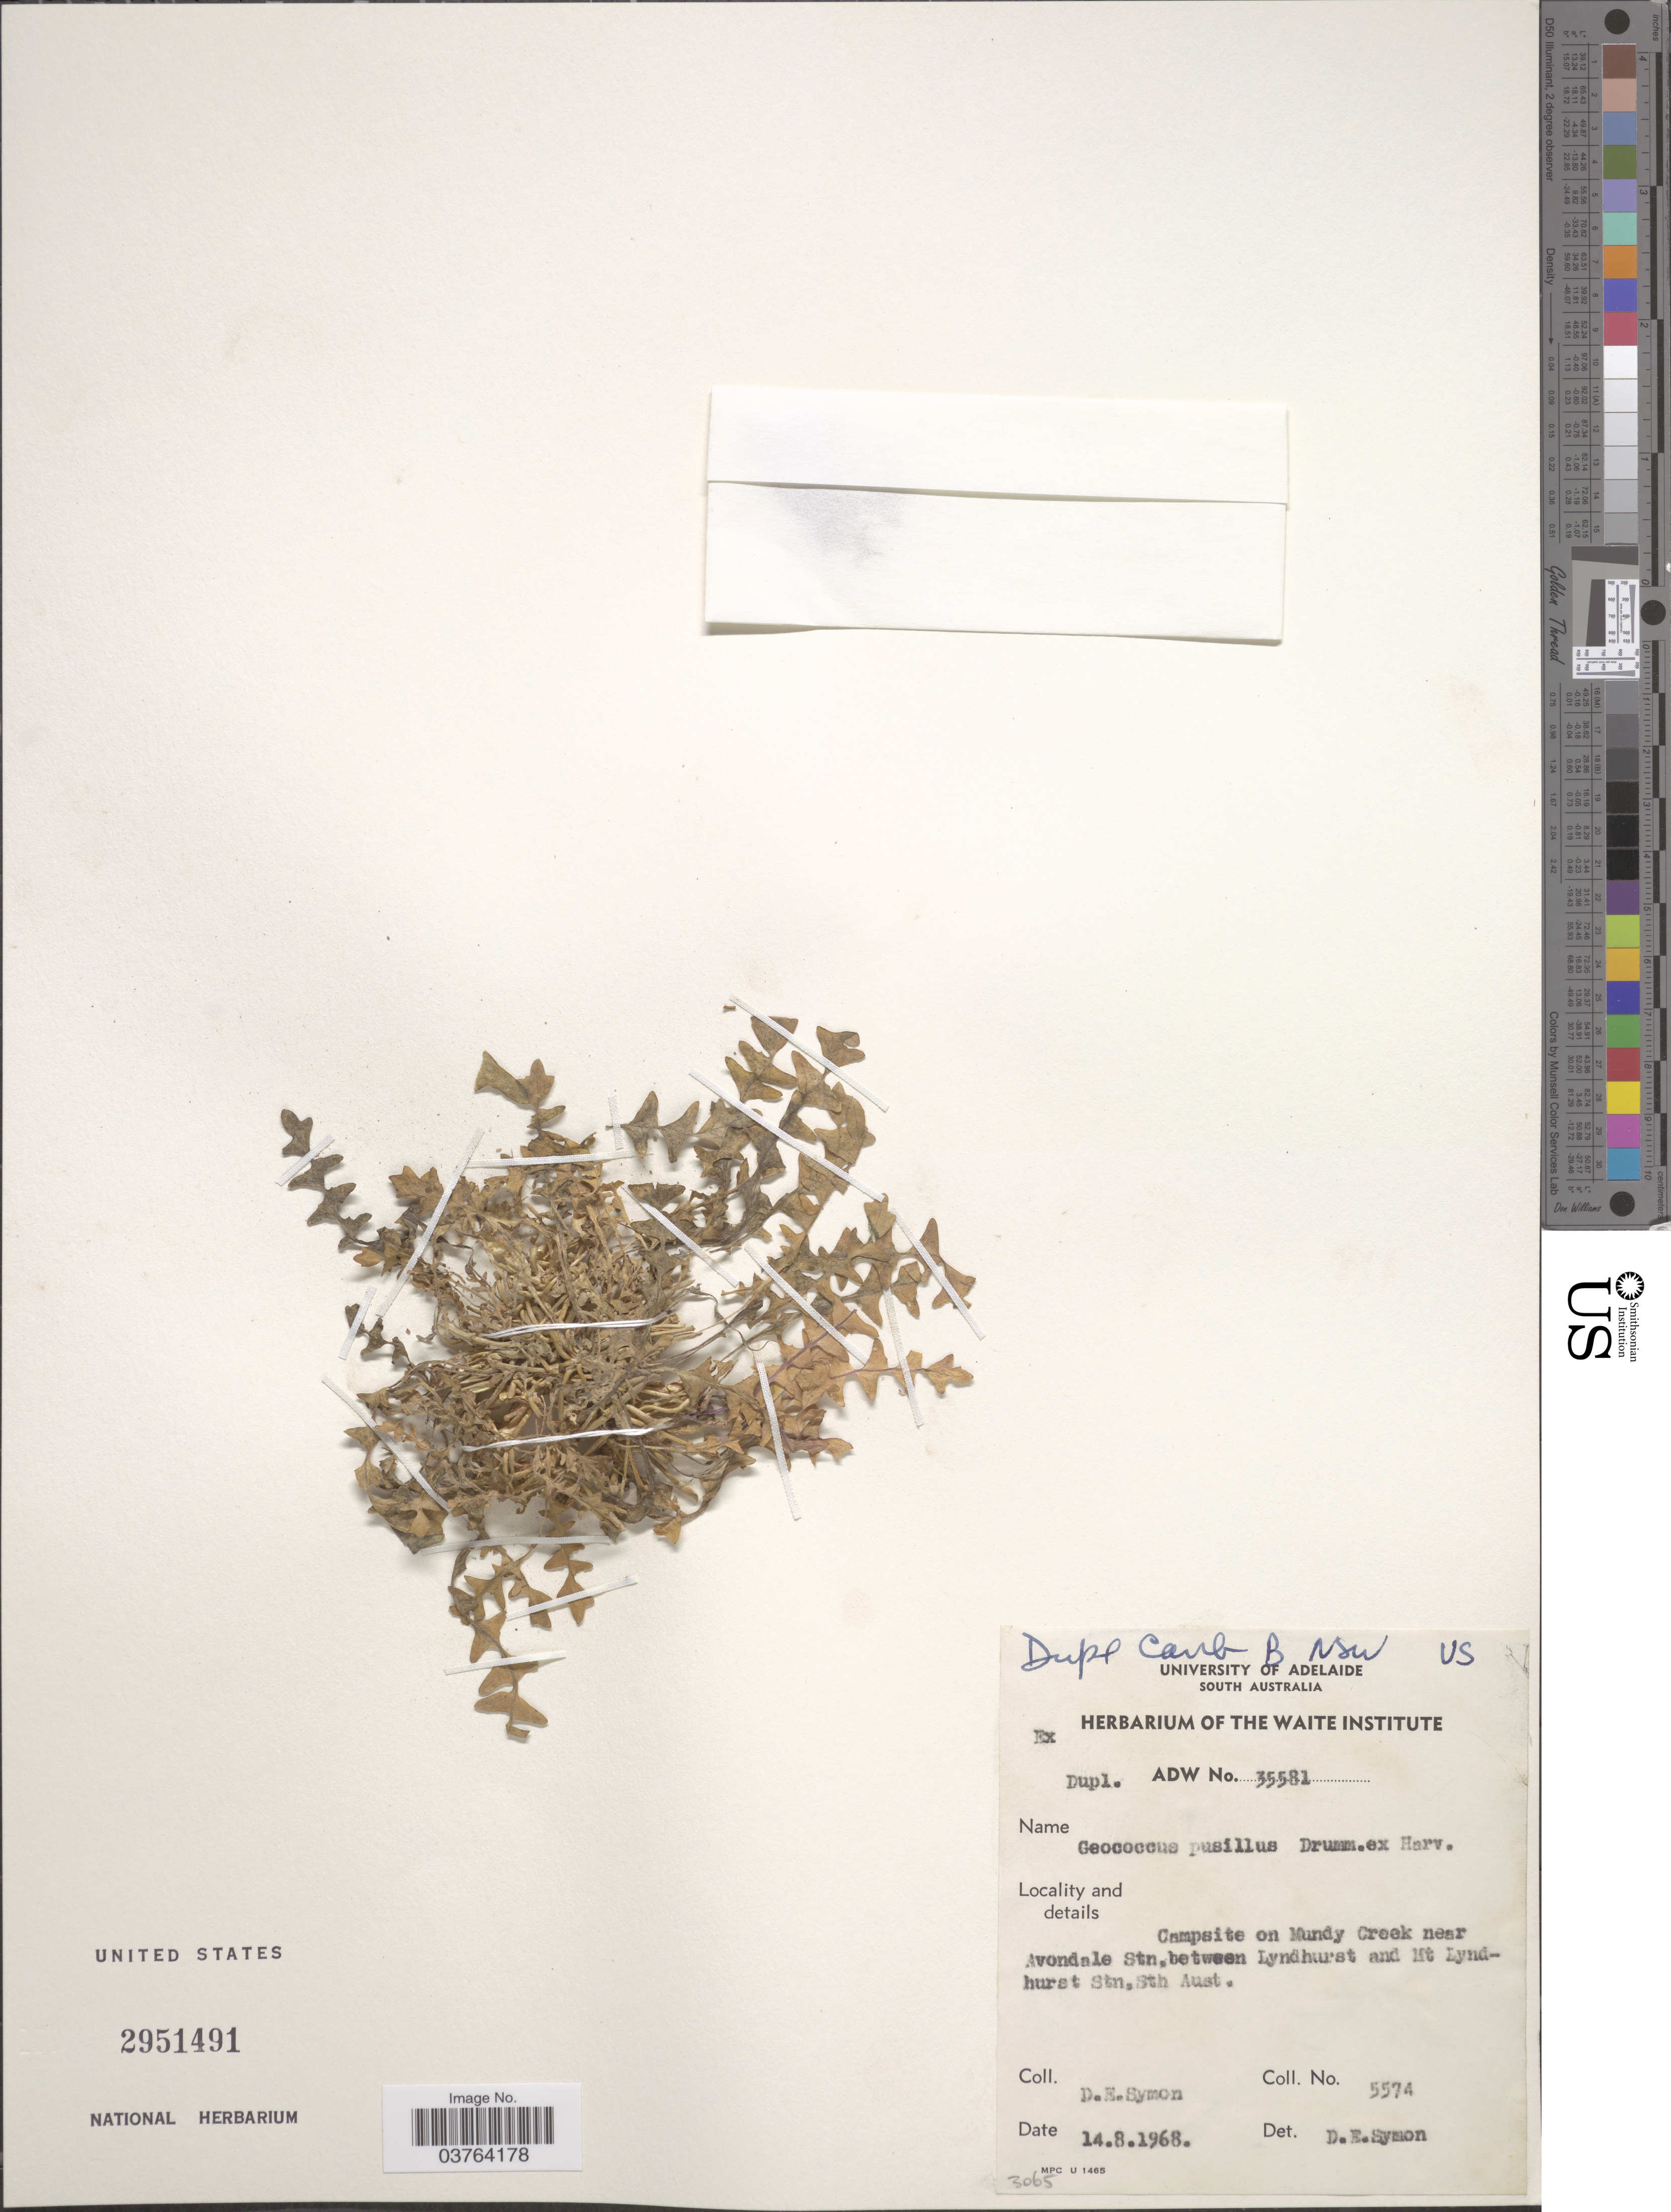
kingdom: Plantae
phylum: Tracheophyta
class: Magnoliopsida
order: Brassicales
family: Brassicaceae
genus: Geococcus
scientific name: Geococcus pusillus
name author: J. Drumm. ex Harv.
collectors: D. Symon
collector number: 5574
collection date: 1968-08-14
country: Australia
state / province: South Australia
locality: Campsite on Mundy Creek near Avondale Stn, between Lyndhurst and Mt Lyndhurst Stn.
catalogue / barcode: US 2951491